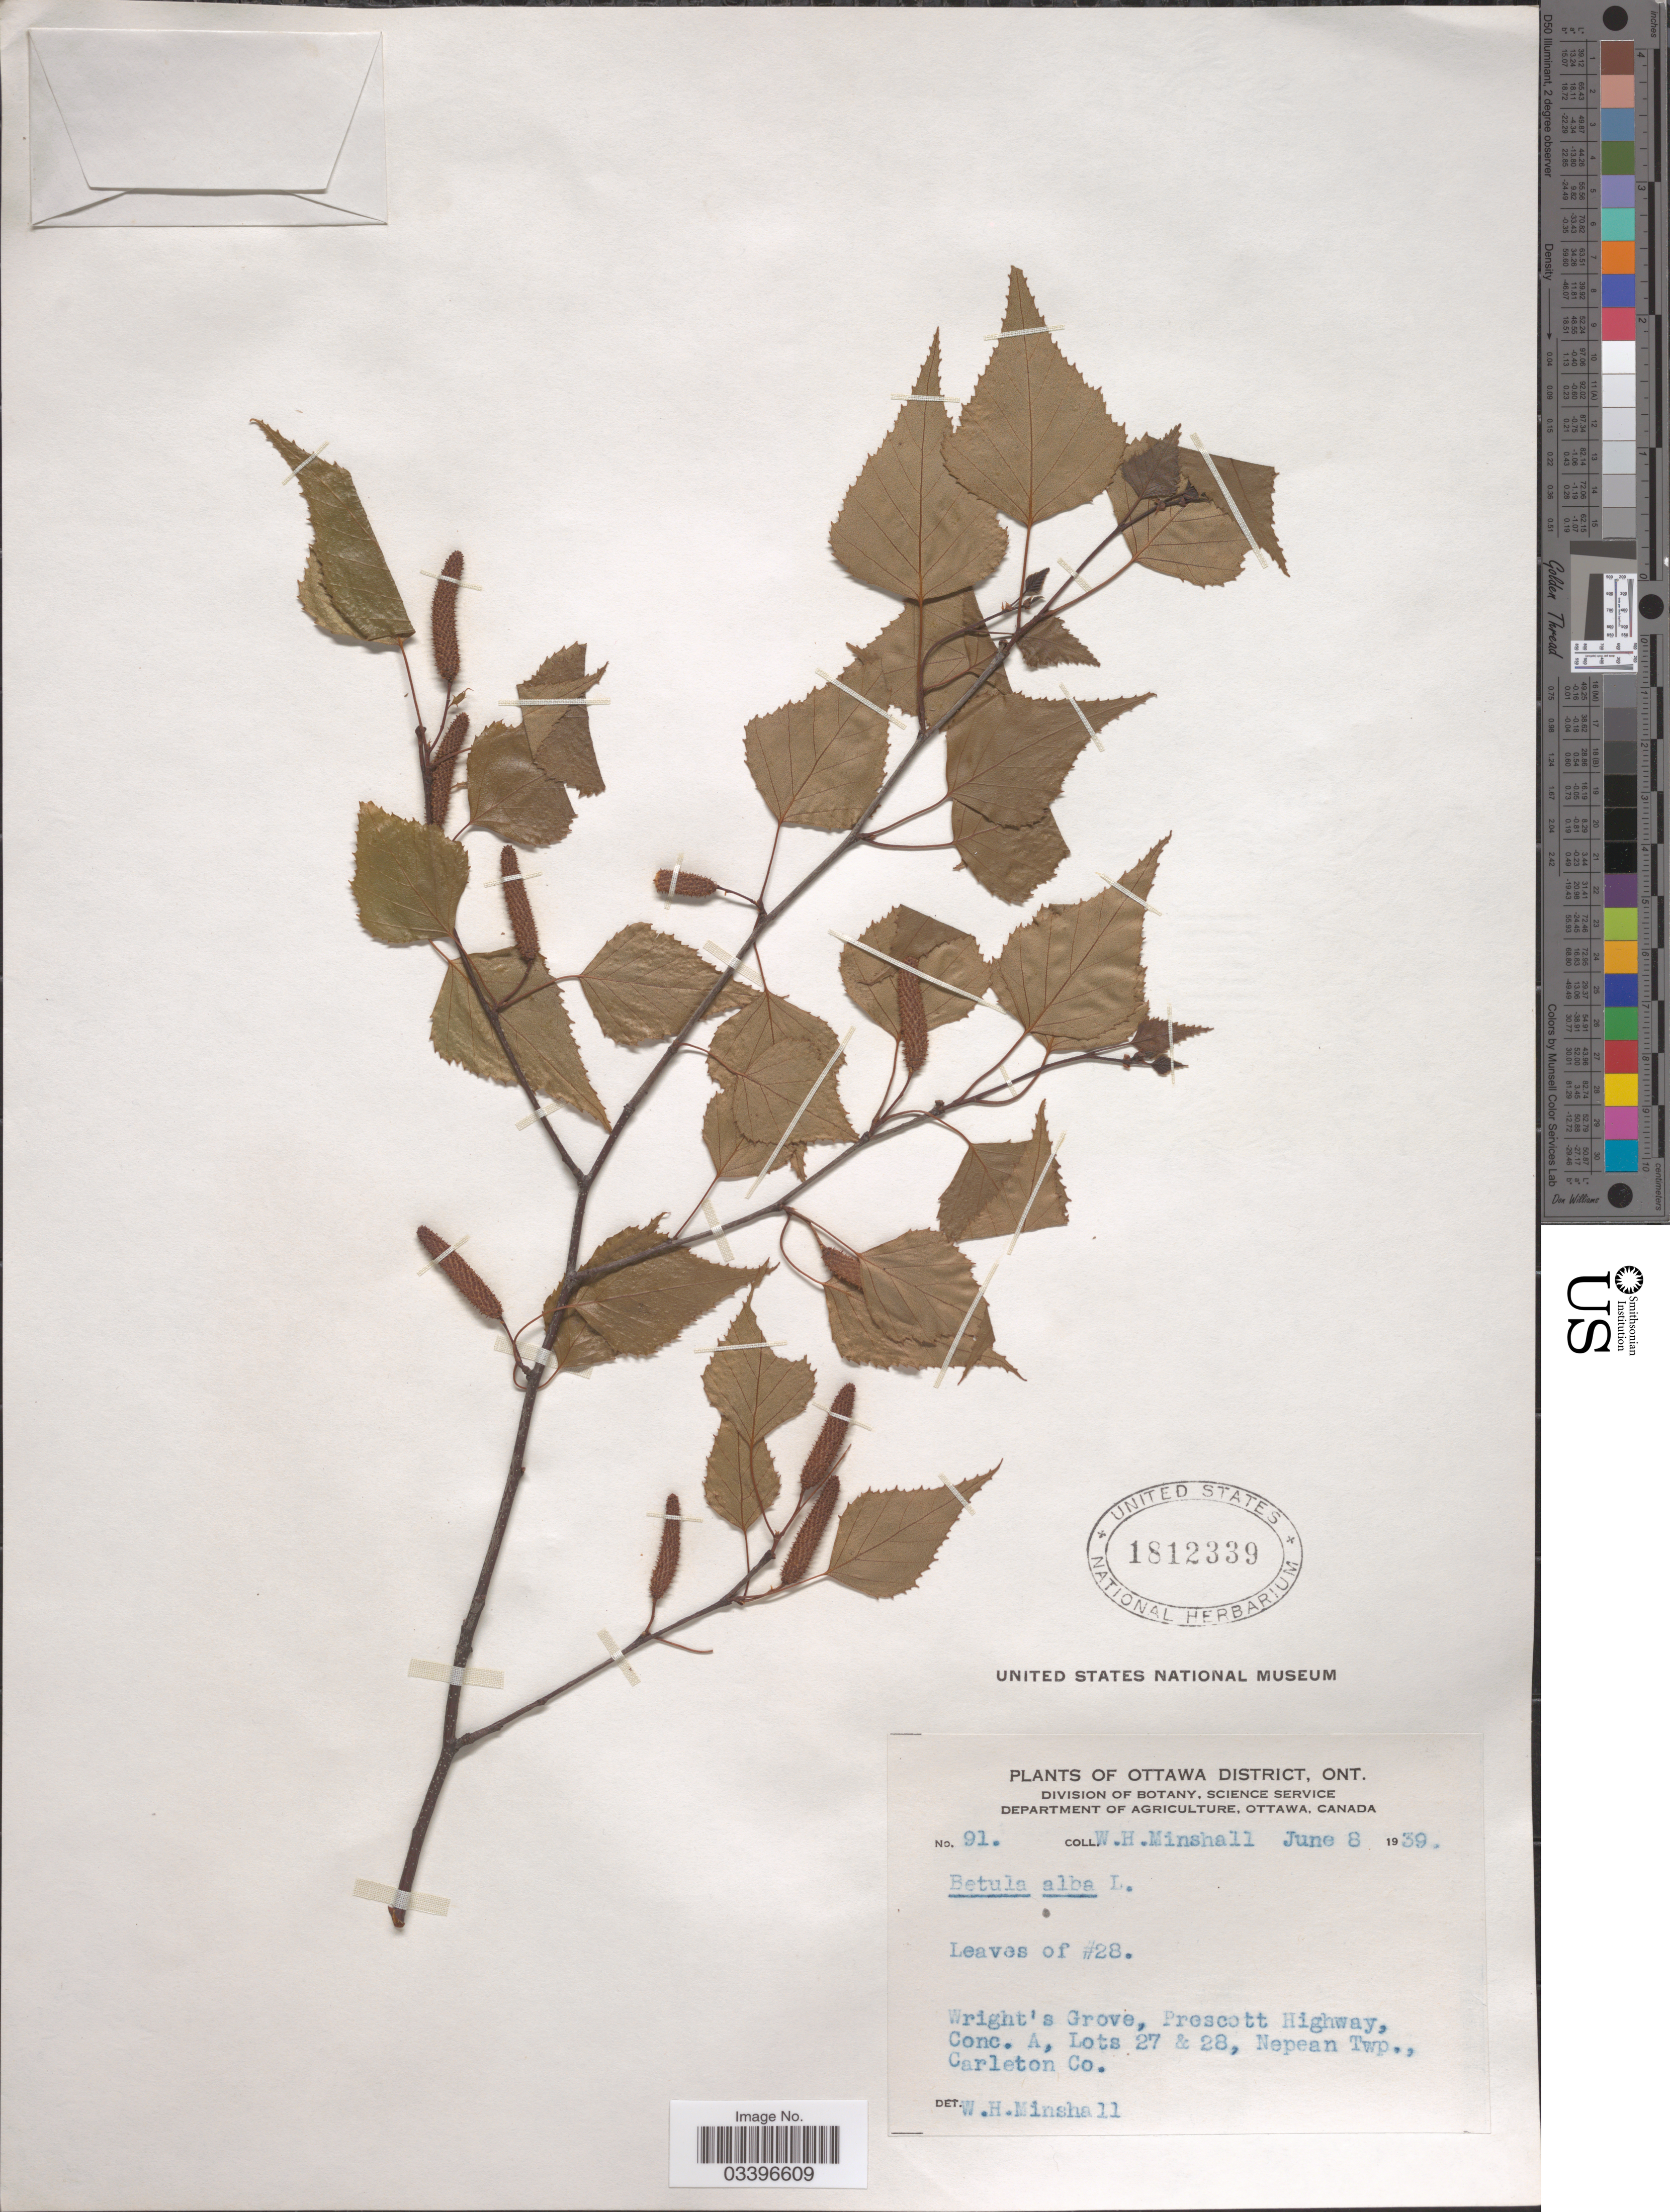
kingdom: Plantae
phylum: Tracheophyta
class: Magnoliopsida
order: Fagales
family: Betulaceae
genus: Betula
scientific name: Betula populifolia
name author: Marshall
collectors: W. Minshall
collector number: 91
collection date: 1939-06-08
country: Canada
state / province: Ontario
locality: Ottawa District. Wright's Grove, Prescott Highway, Conc. A, Lots 27 & 28, Nepean Twp., Carleton Co.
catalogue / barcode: US 1812339